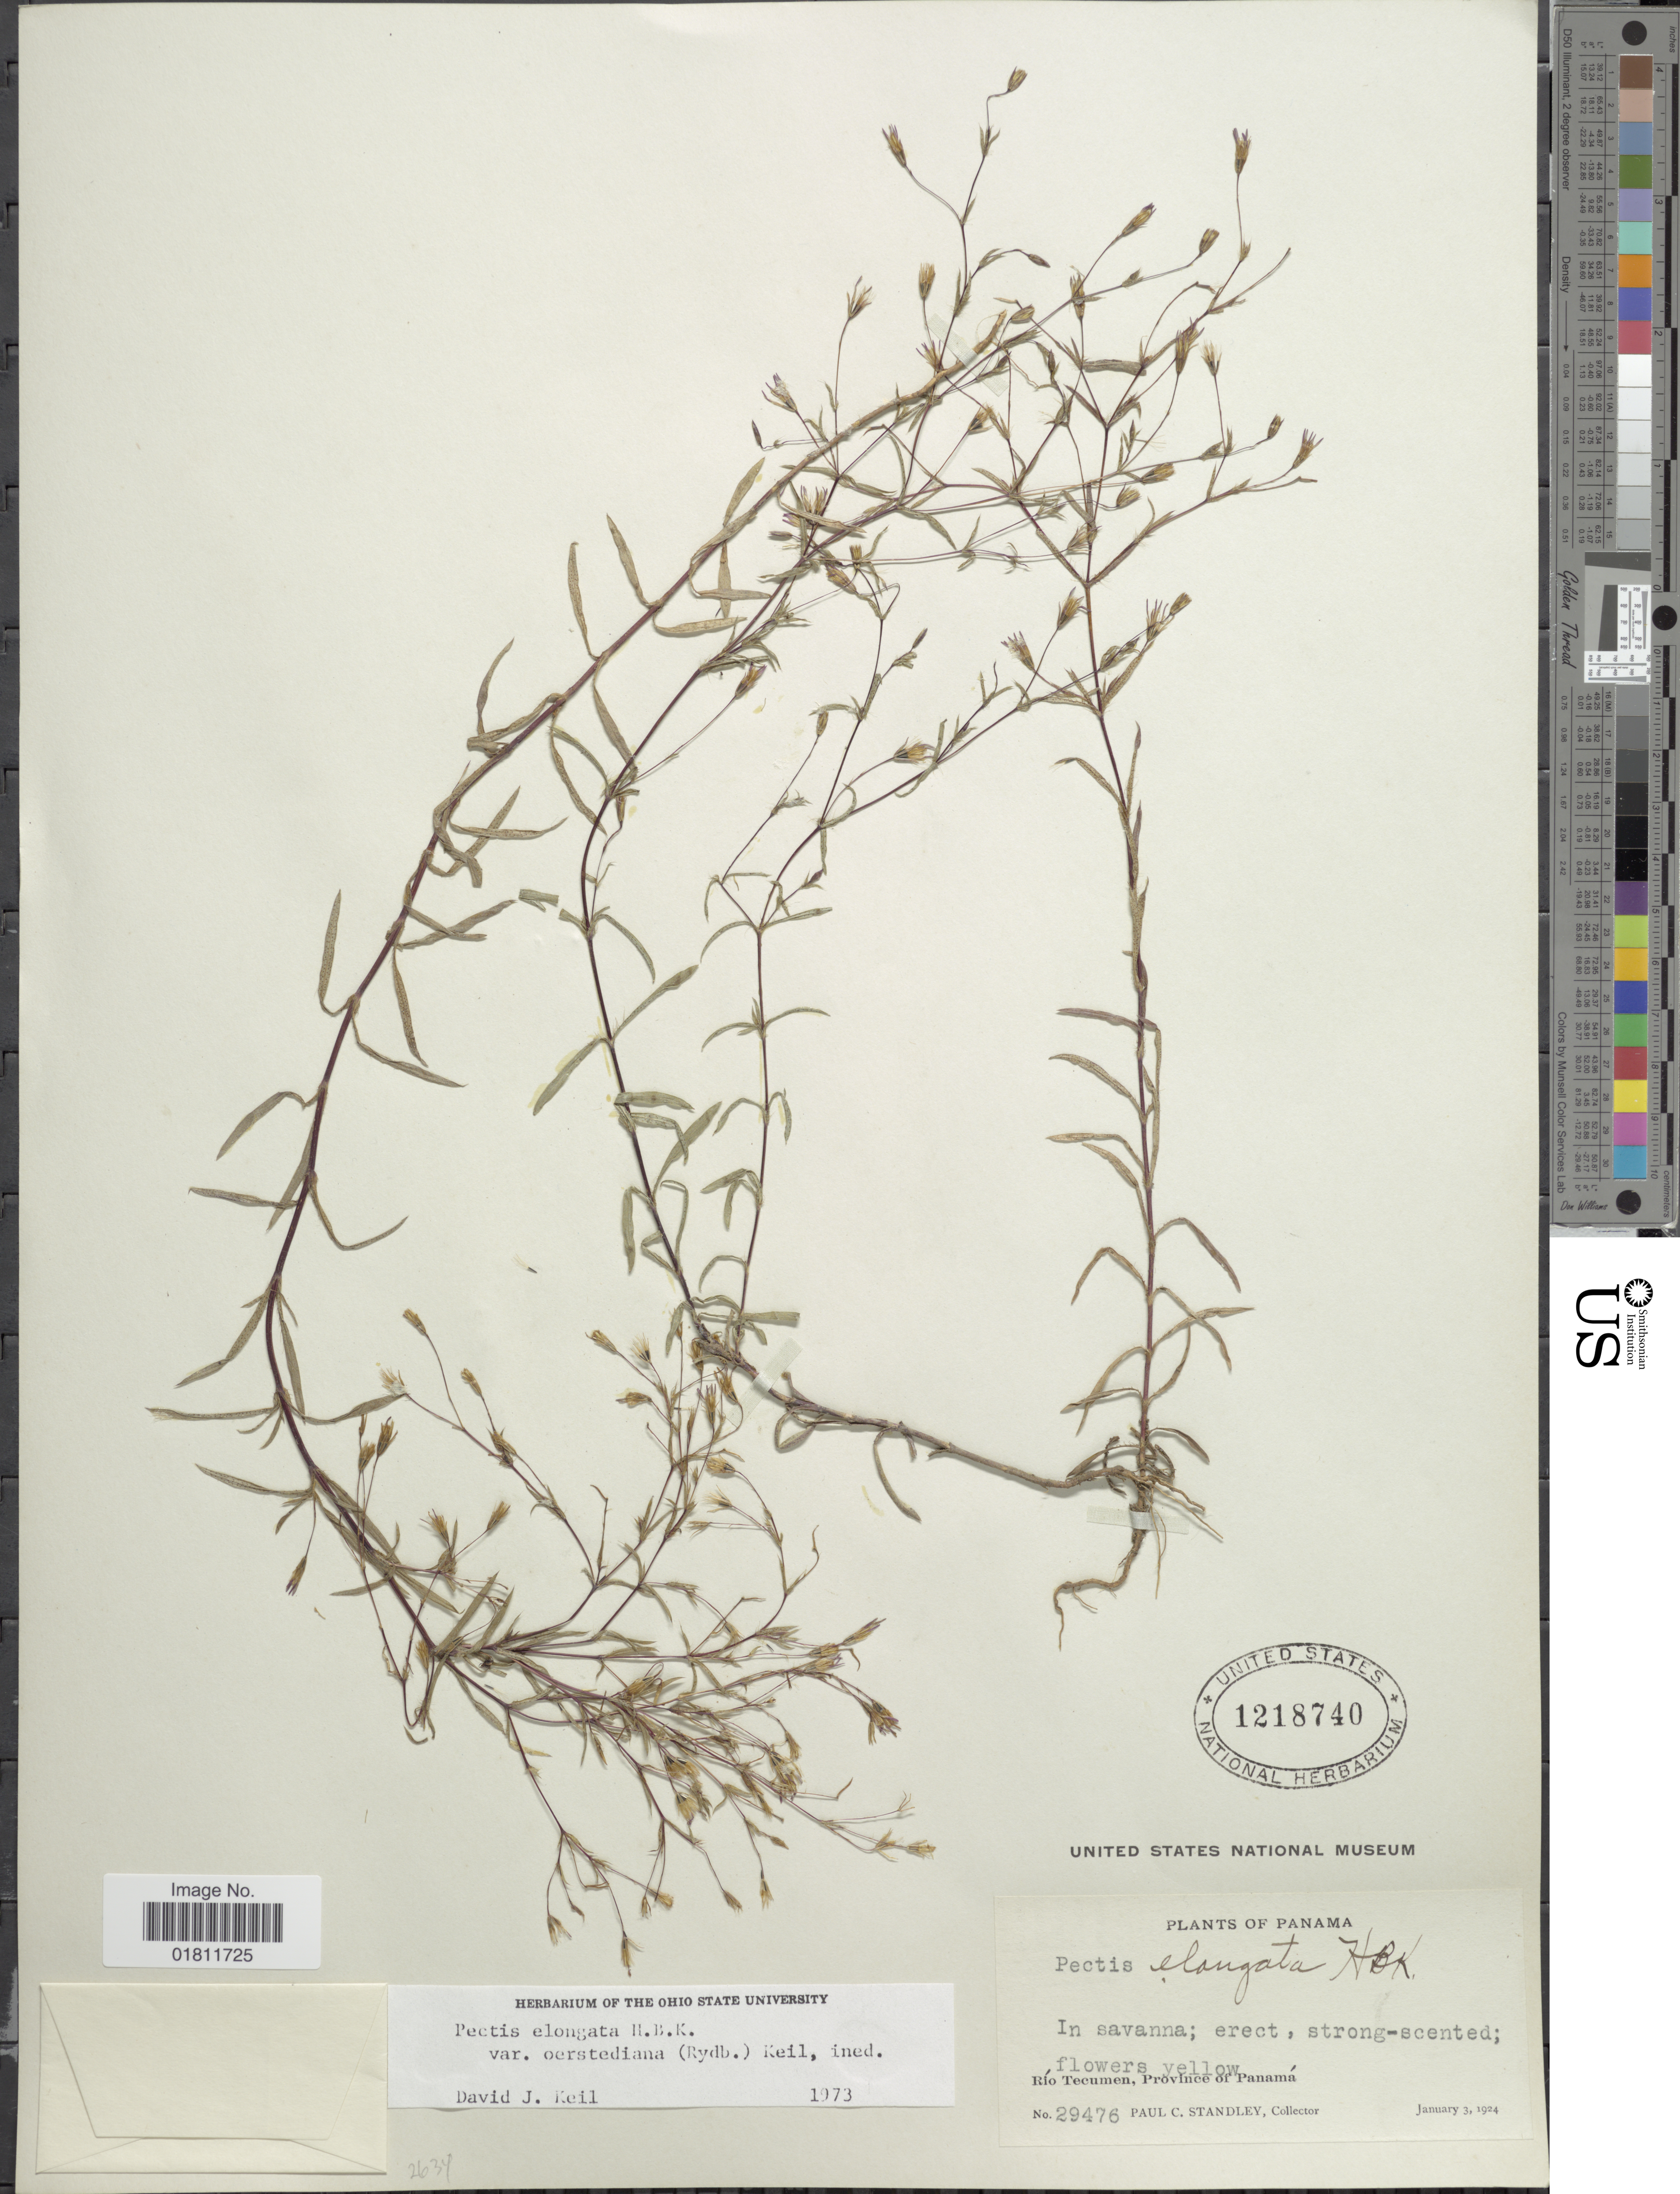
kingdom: Plantae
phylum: Tracheophyta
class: Magnoliopsida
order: Asterales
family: Asteraceae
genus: Pectis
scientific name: Pectis elongata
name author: Kunth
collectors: P. C. Standley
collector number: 29476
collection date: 1924-01-03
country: Panama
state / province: Panamá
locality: Rio Tecumen, Province of Panama.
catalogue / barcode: US 1218740